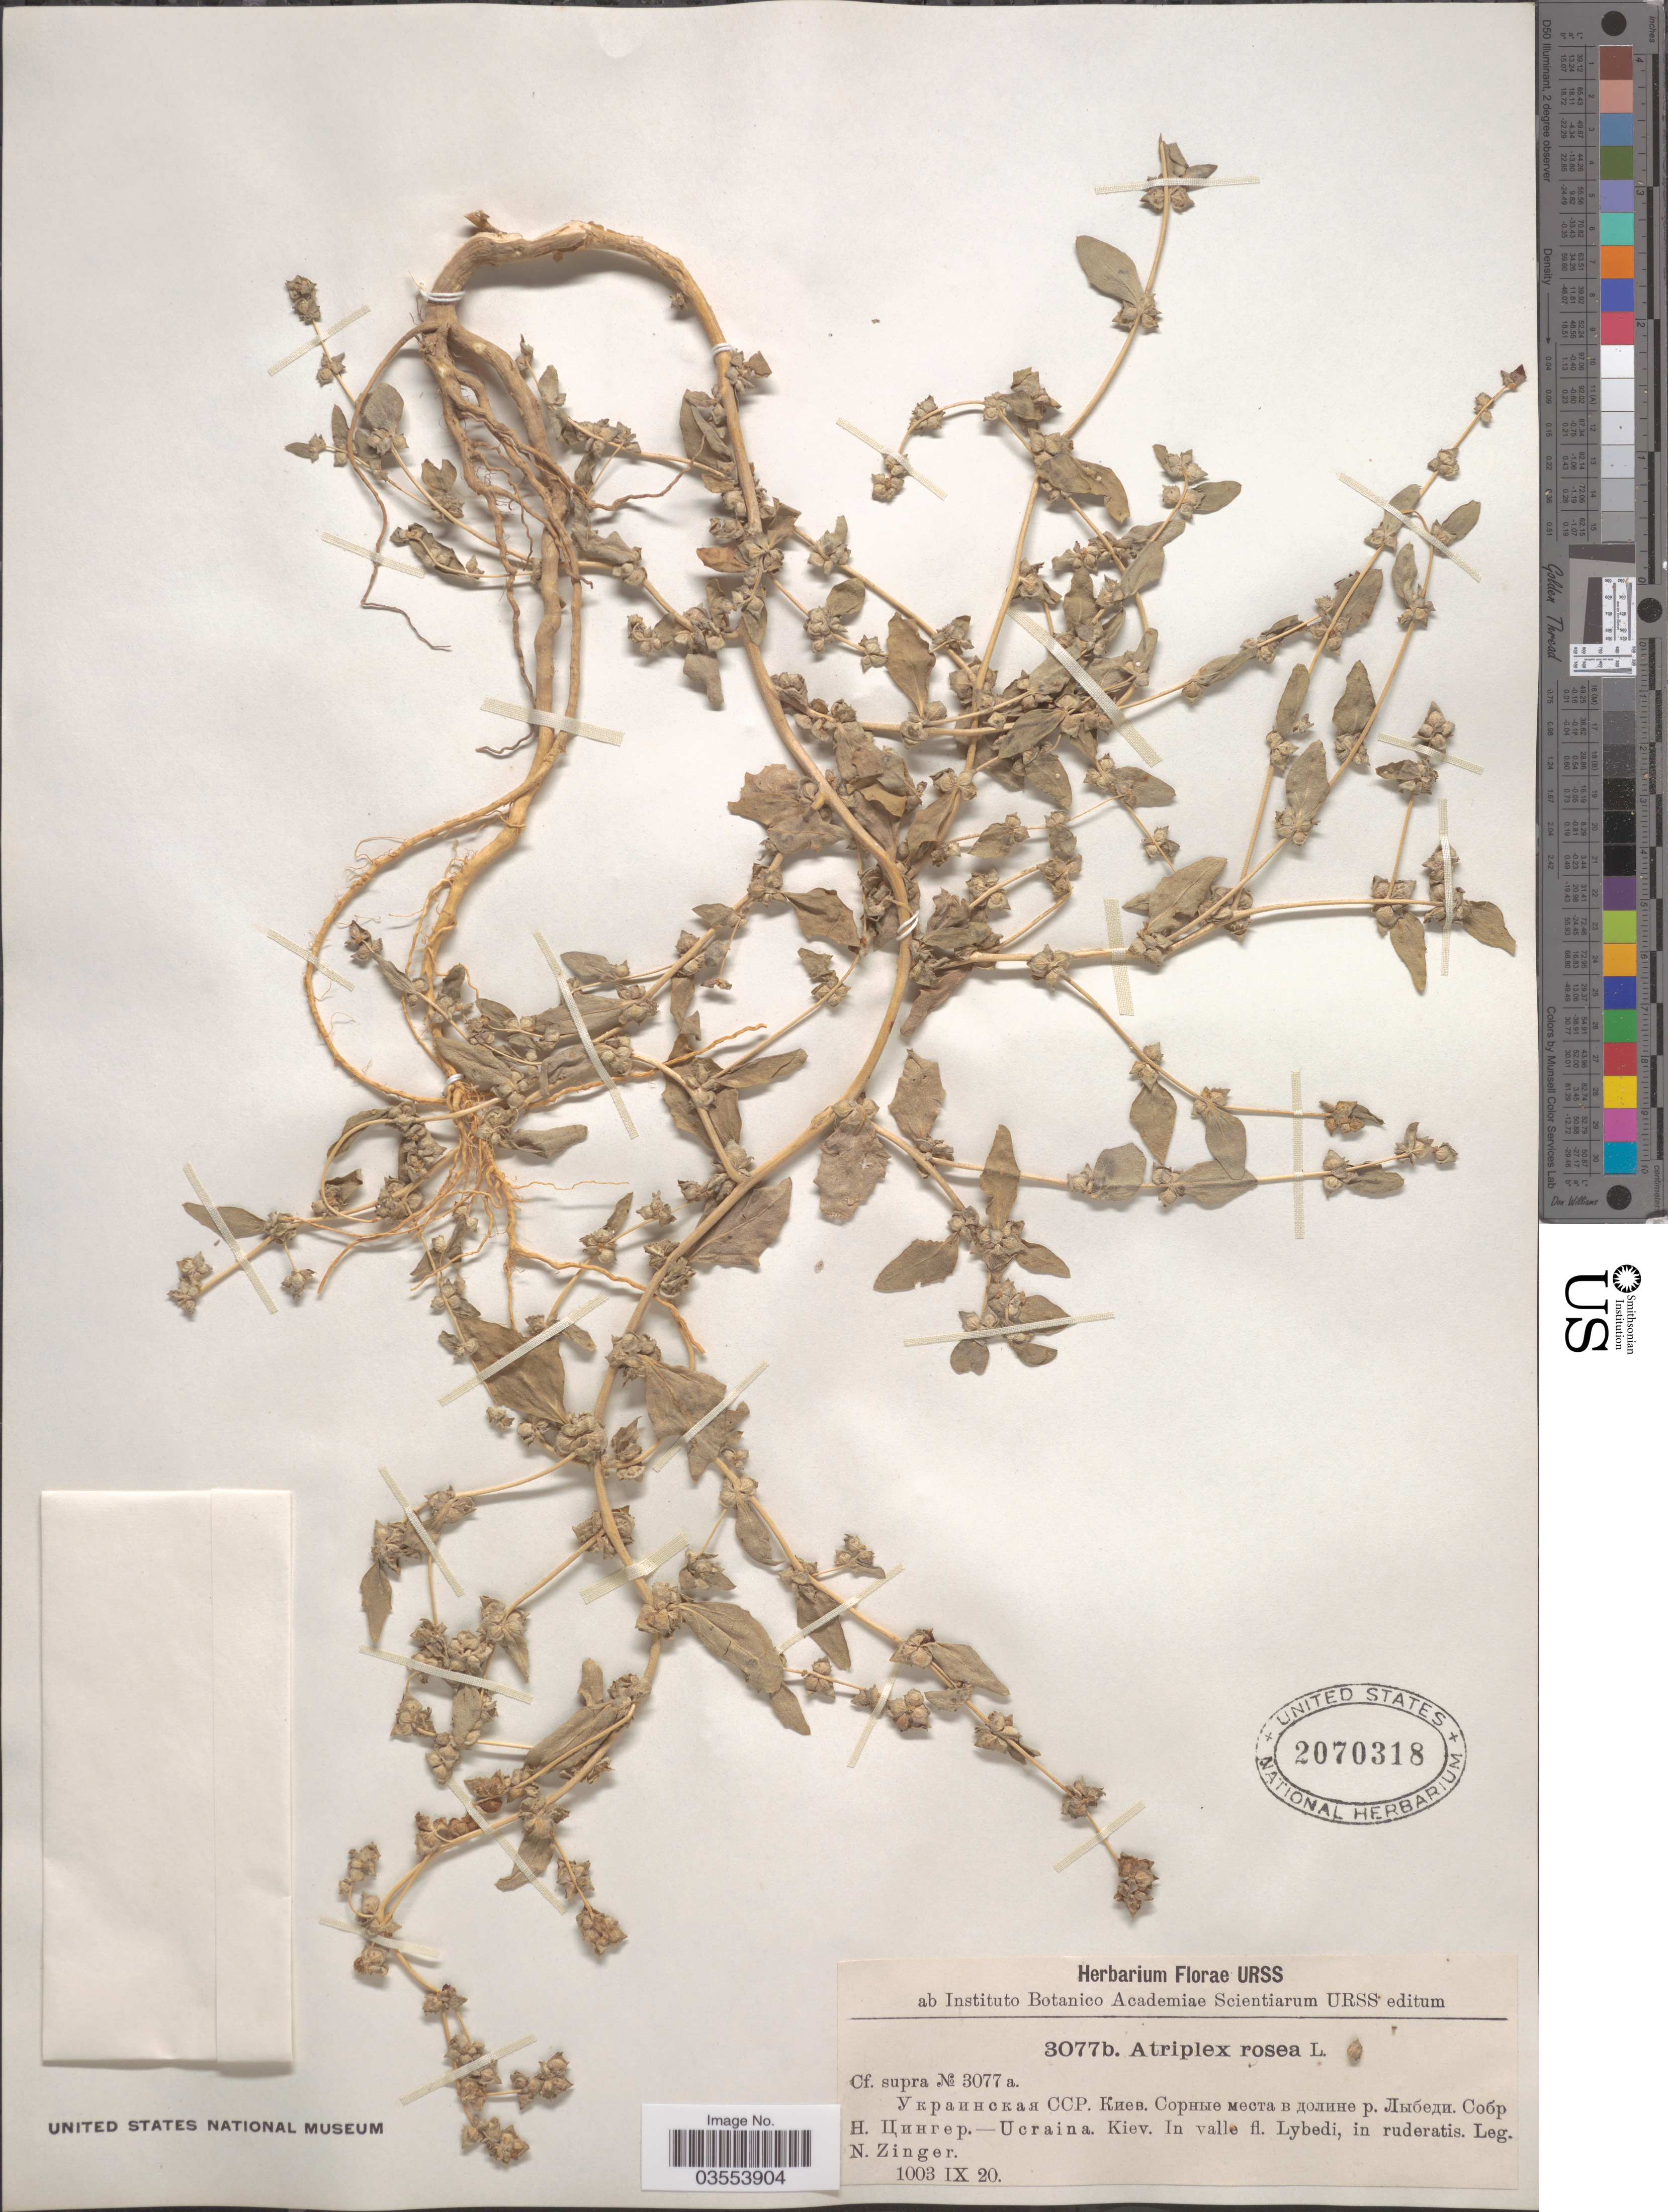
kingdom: Plantae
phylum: Tracheophyta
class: Magnoliopsida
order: Caryophyllales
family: Amaranthaceae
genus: Atriplex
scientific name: Atriplex rosea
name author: L.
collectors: N. Zinger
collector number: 3077b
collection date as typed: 1003 IX 20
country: Ukraine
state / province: Kiev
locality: In valle fl. Lybedi.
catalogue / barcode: US 2070318